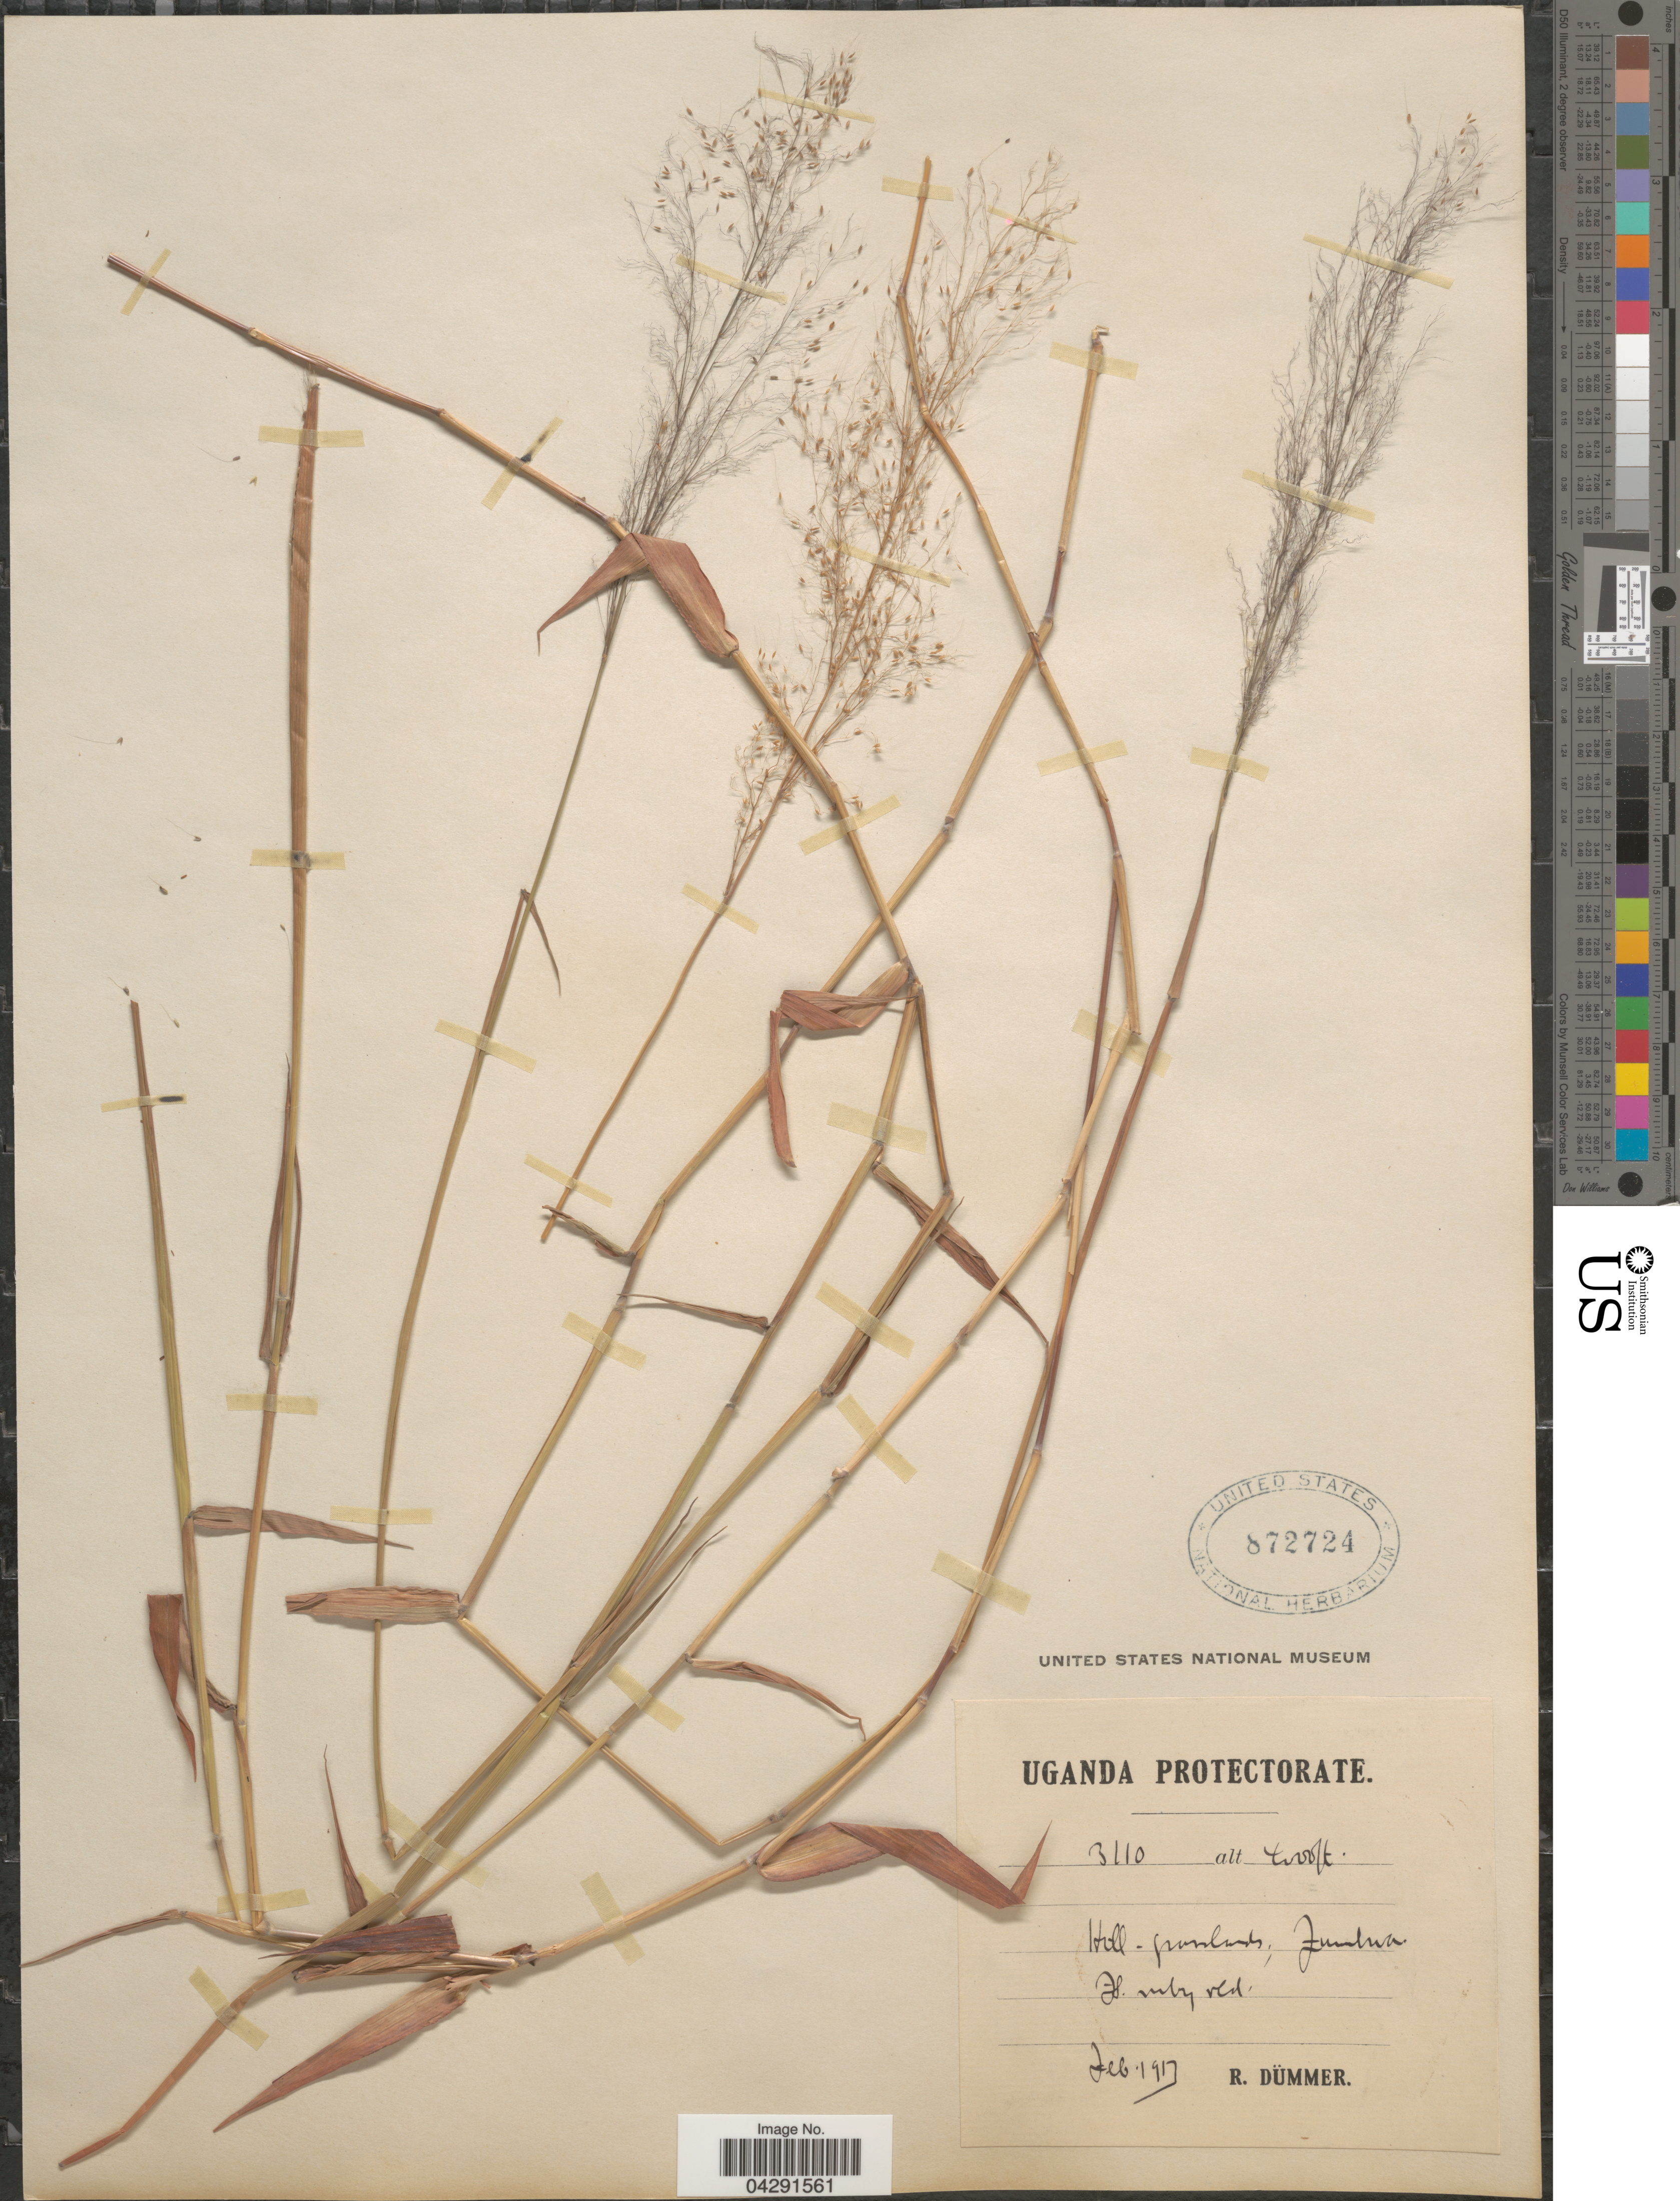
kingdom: Plantae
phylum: Tracheophyta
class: Liliopsida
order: Poales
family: Poaceae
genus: Melinis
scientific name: Melinis tenuissima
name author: Stapf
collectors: R. A. Dümmer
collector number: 3110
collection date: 1917-02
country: Uganda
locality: Uganda Protectorate. Hill-grasslands, Zumbua [interpreted].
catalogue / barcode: US 872724